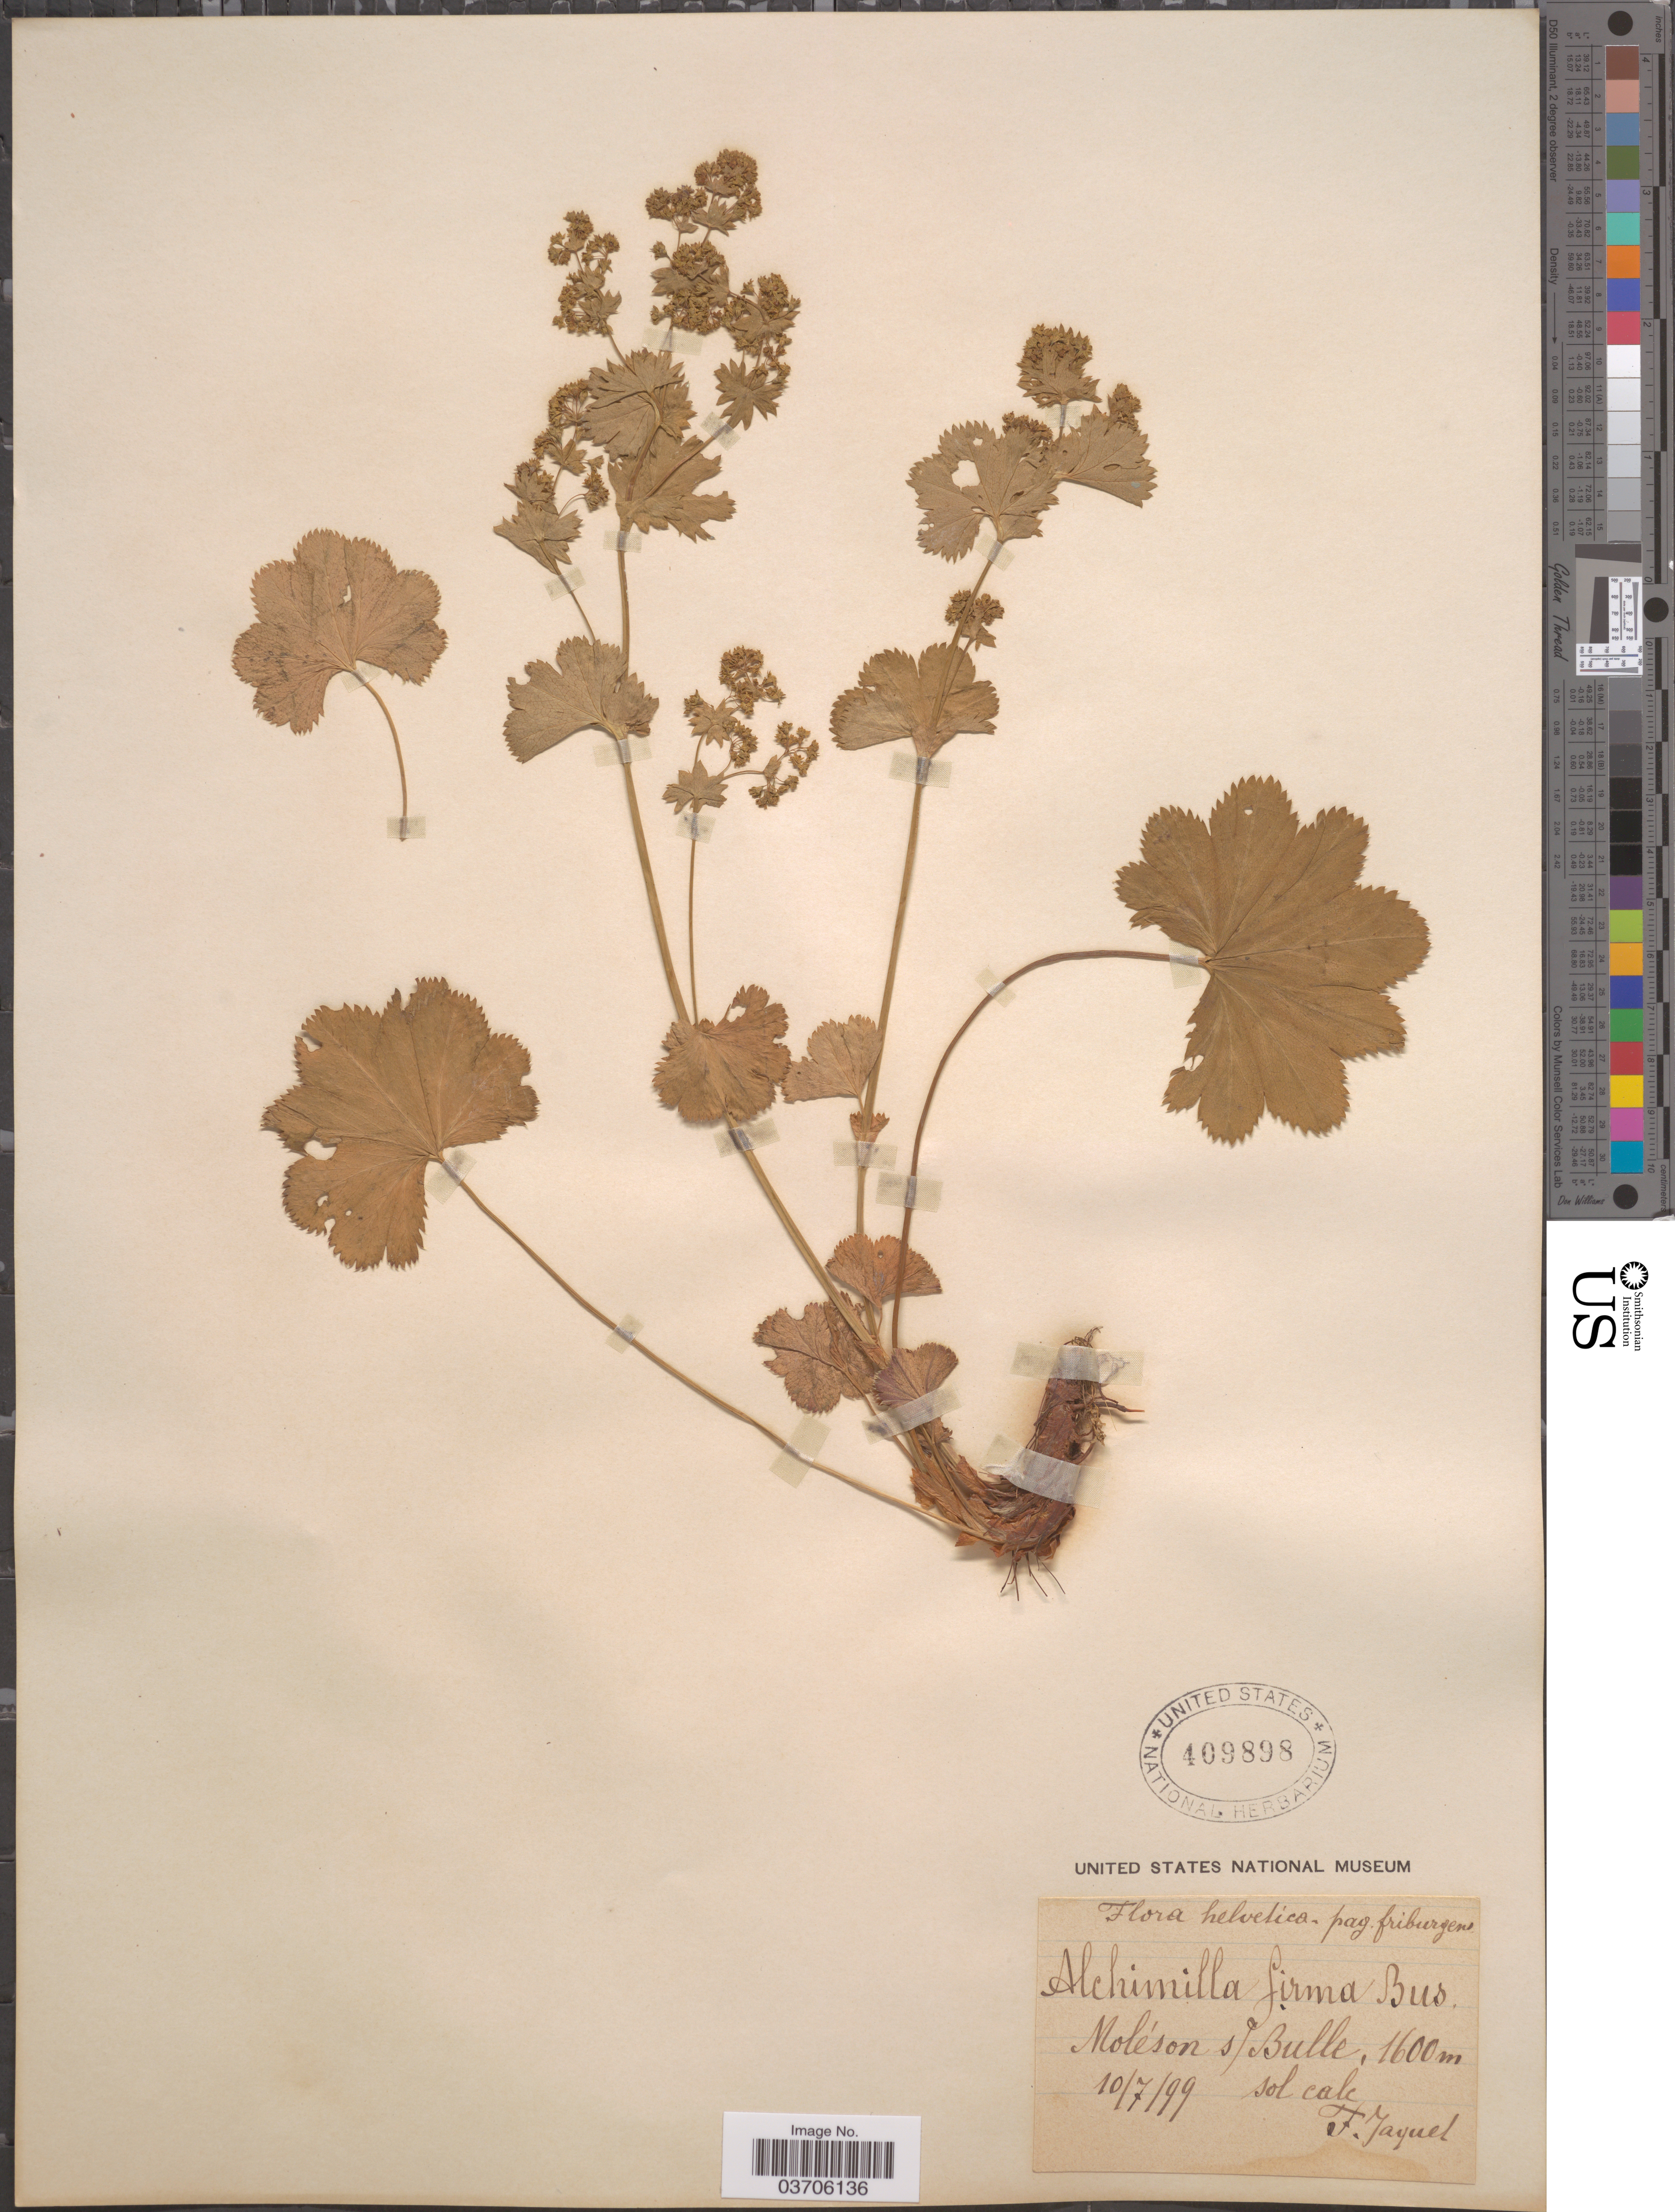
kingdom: Plantae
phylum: Tracheophyta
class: Magnoliopsida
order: Rosales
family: Rosaceae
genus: Alchemilla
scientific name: Alchemilla firma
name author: Buser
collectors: -. Jaquet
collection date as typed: Transcribed d/m/y: 10/7/99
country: Switzerland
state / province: Fribourg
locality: Helvetica pag friburgens. Moléson s/ Bulle.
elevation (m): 1600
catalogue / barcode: US 409898